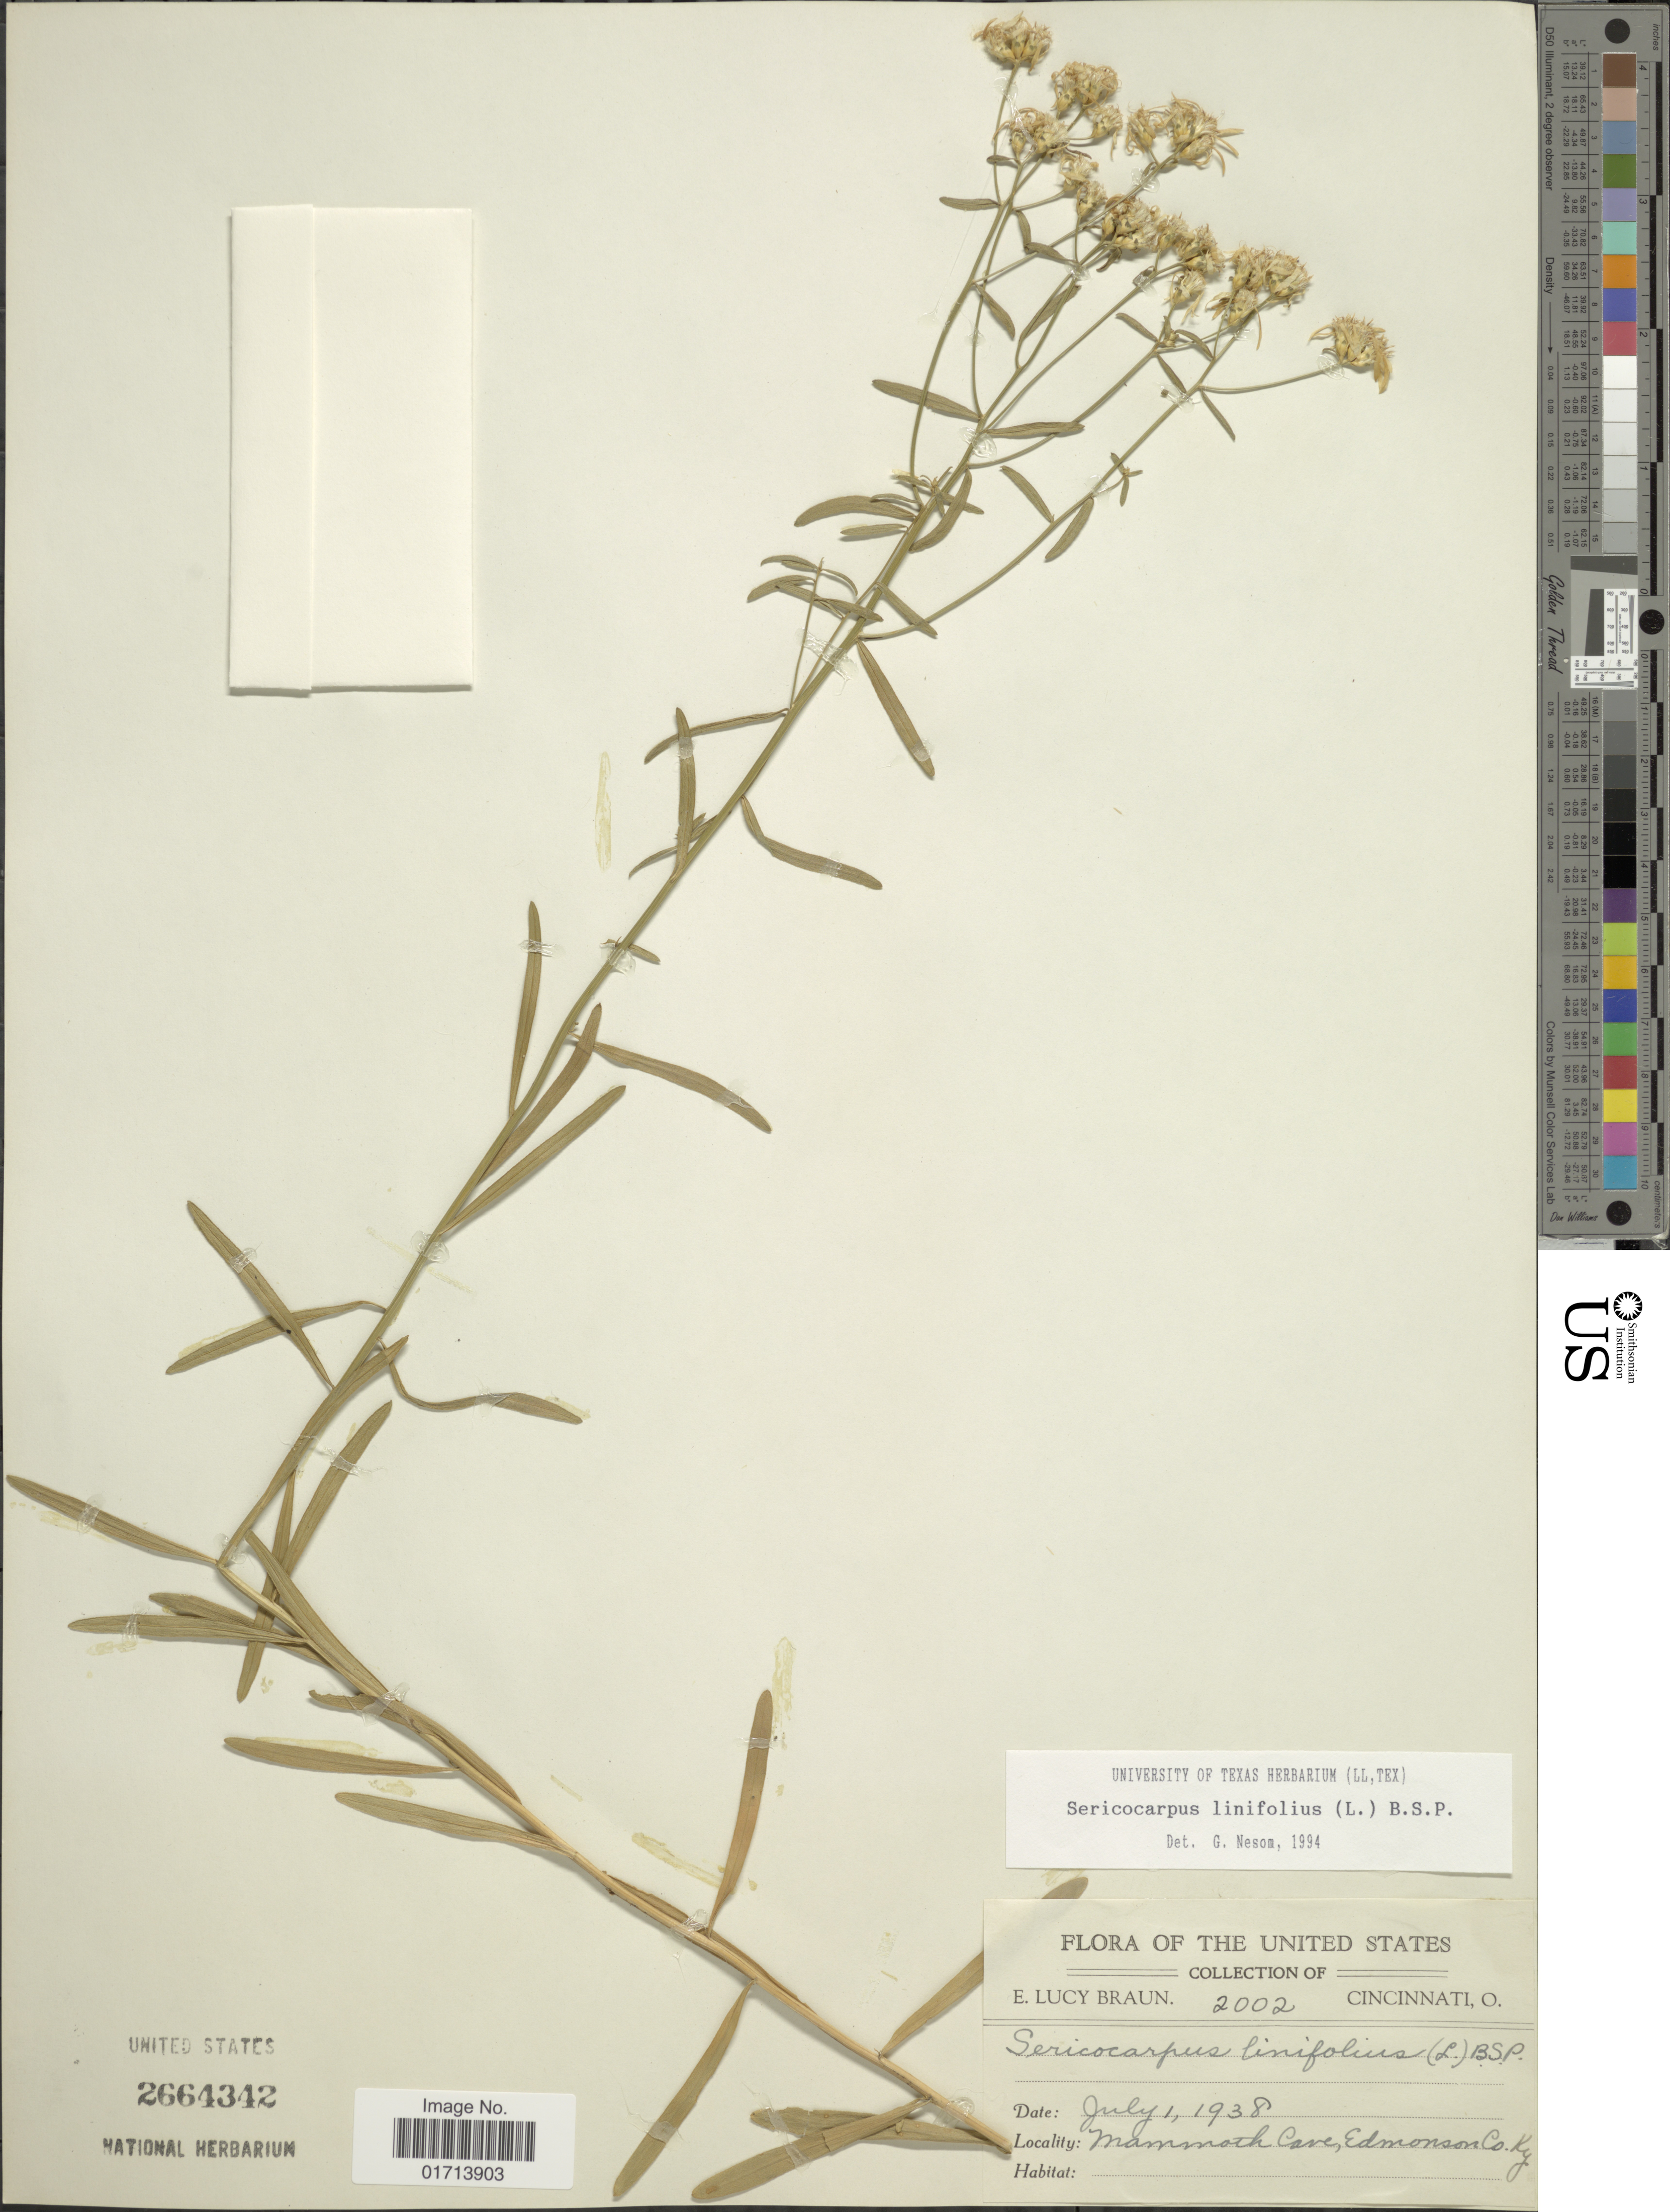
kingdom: Plantae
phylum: Tracheophyta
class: Magnoliopsida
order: Asterales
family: Asteraceae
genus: Sericocarpus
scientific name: Sericocarpus linifolius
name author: (L.) Britton, Stearns & Poggenb.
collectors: E. L. Braun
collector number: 2002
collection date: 1938-07-01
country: United States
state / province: Kentucky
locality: Mammoth Cave, Edmonson Co.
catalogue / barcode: US 2664342